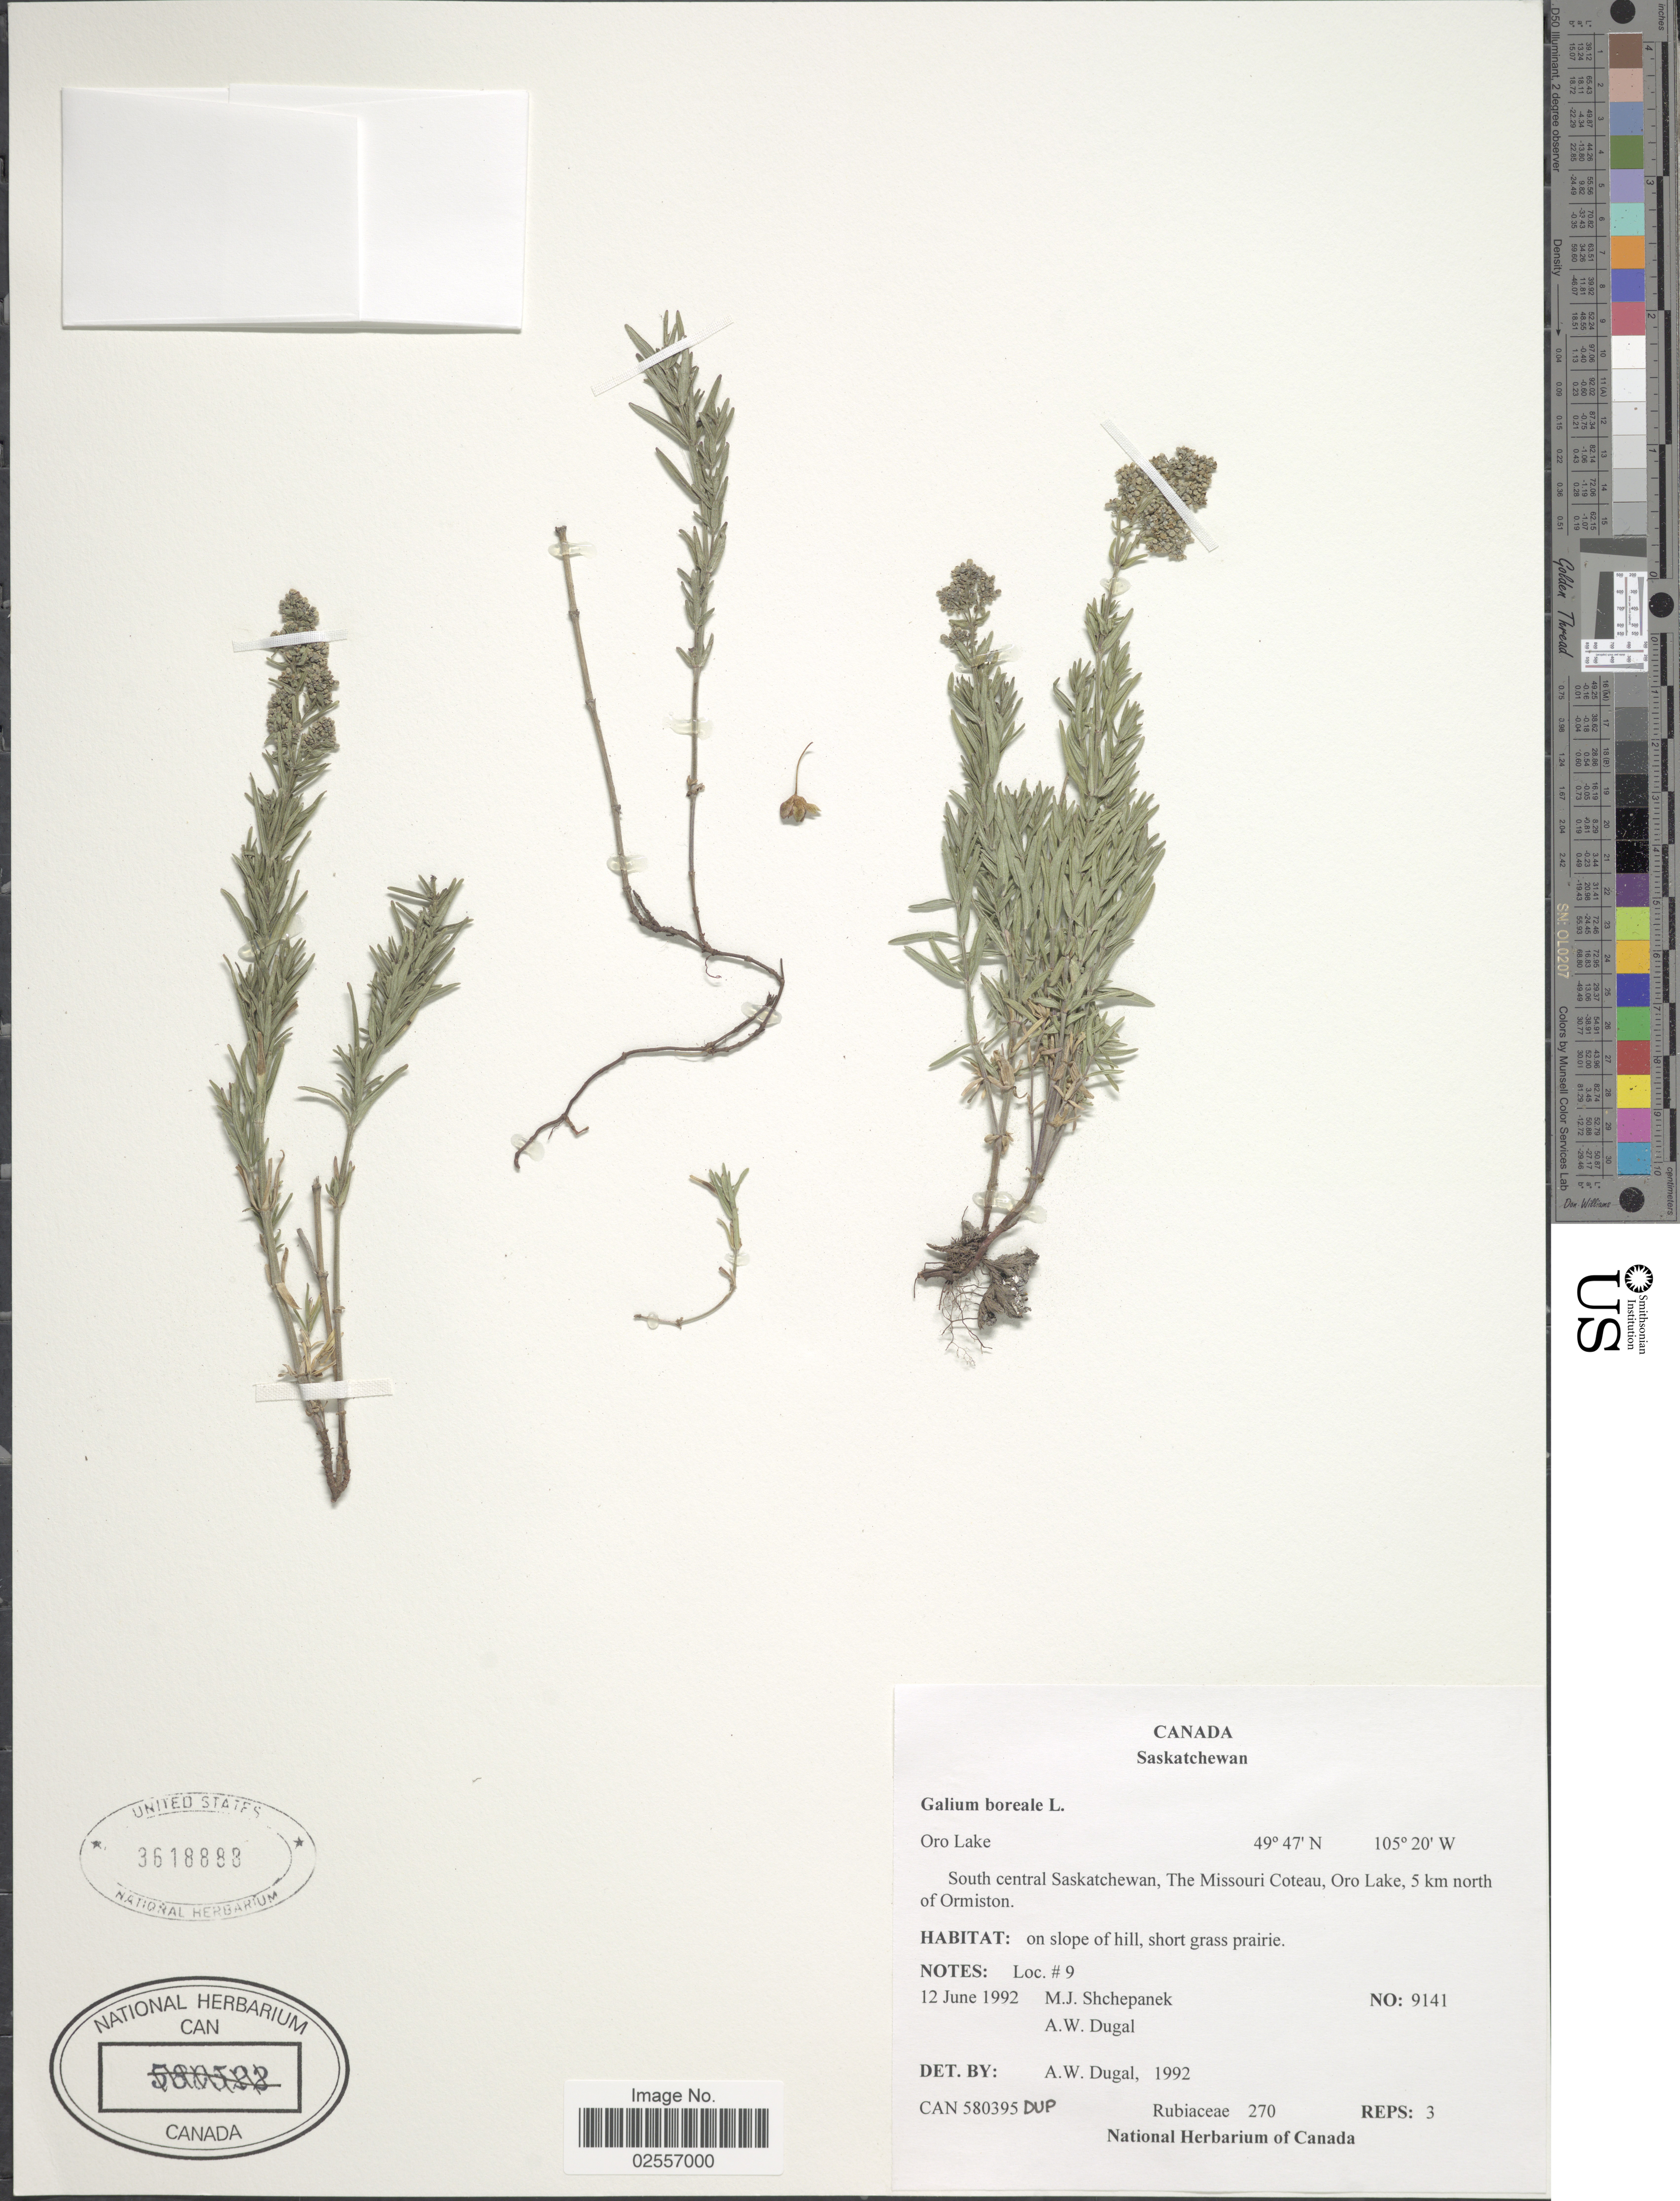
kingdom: Plantae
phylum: Tracheophyta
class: Magnoliopsida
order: Gentianales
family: Rubiaceae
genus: Galium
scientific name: Galium boreale L.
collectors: M. Shchepanek & A. Dugal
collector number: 9141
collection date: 1992-06-12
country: Canada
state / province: Saskatchewan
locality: Oro Lake, South central Saskatchewan, The Missouri Coteau, Oro Lake, 5 km north of Ormiston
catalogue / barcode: US 3618888